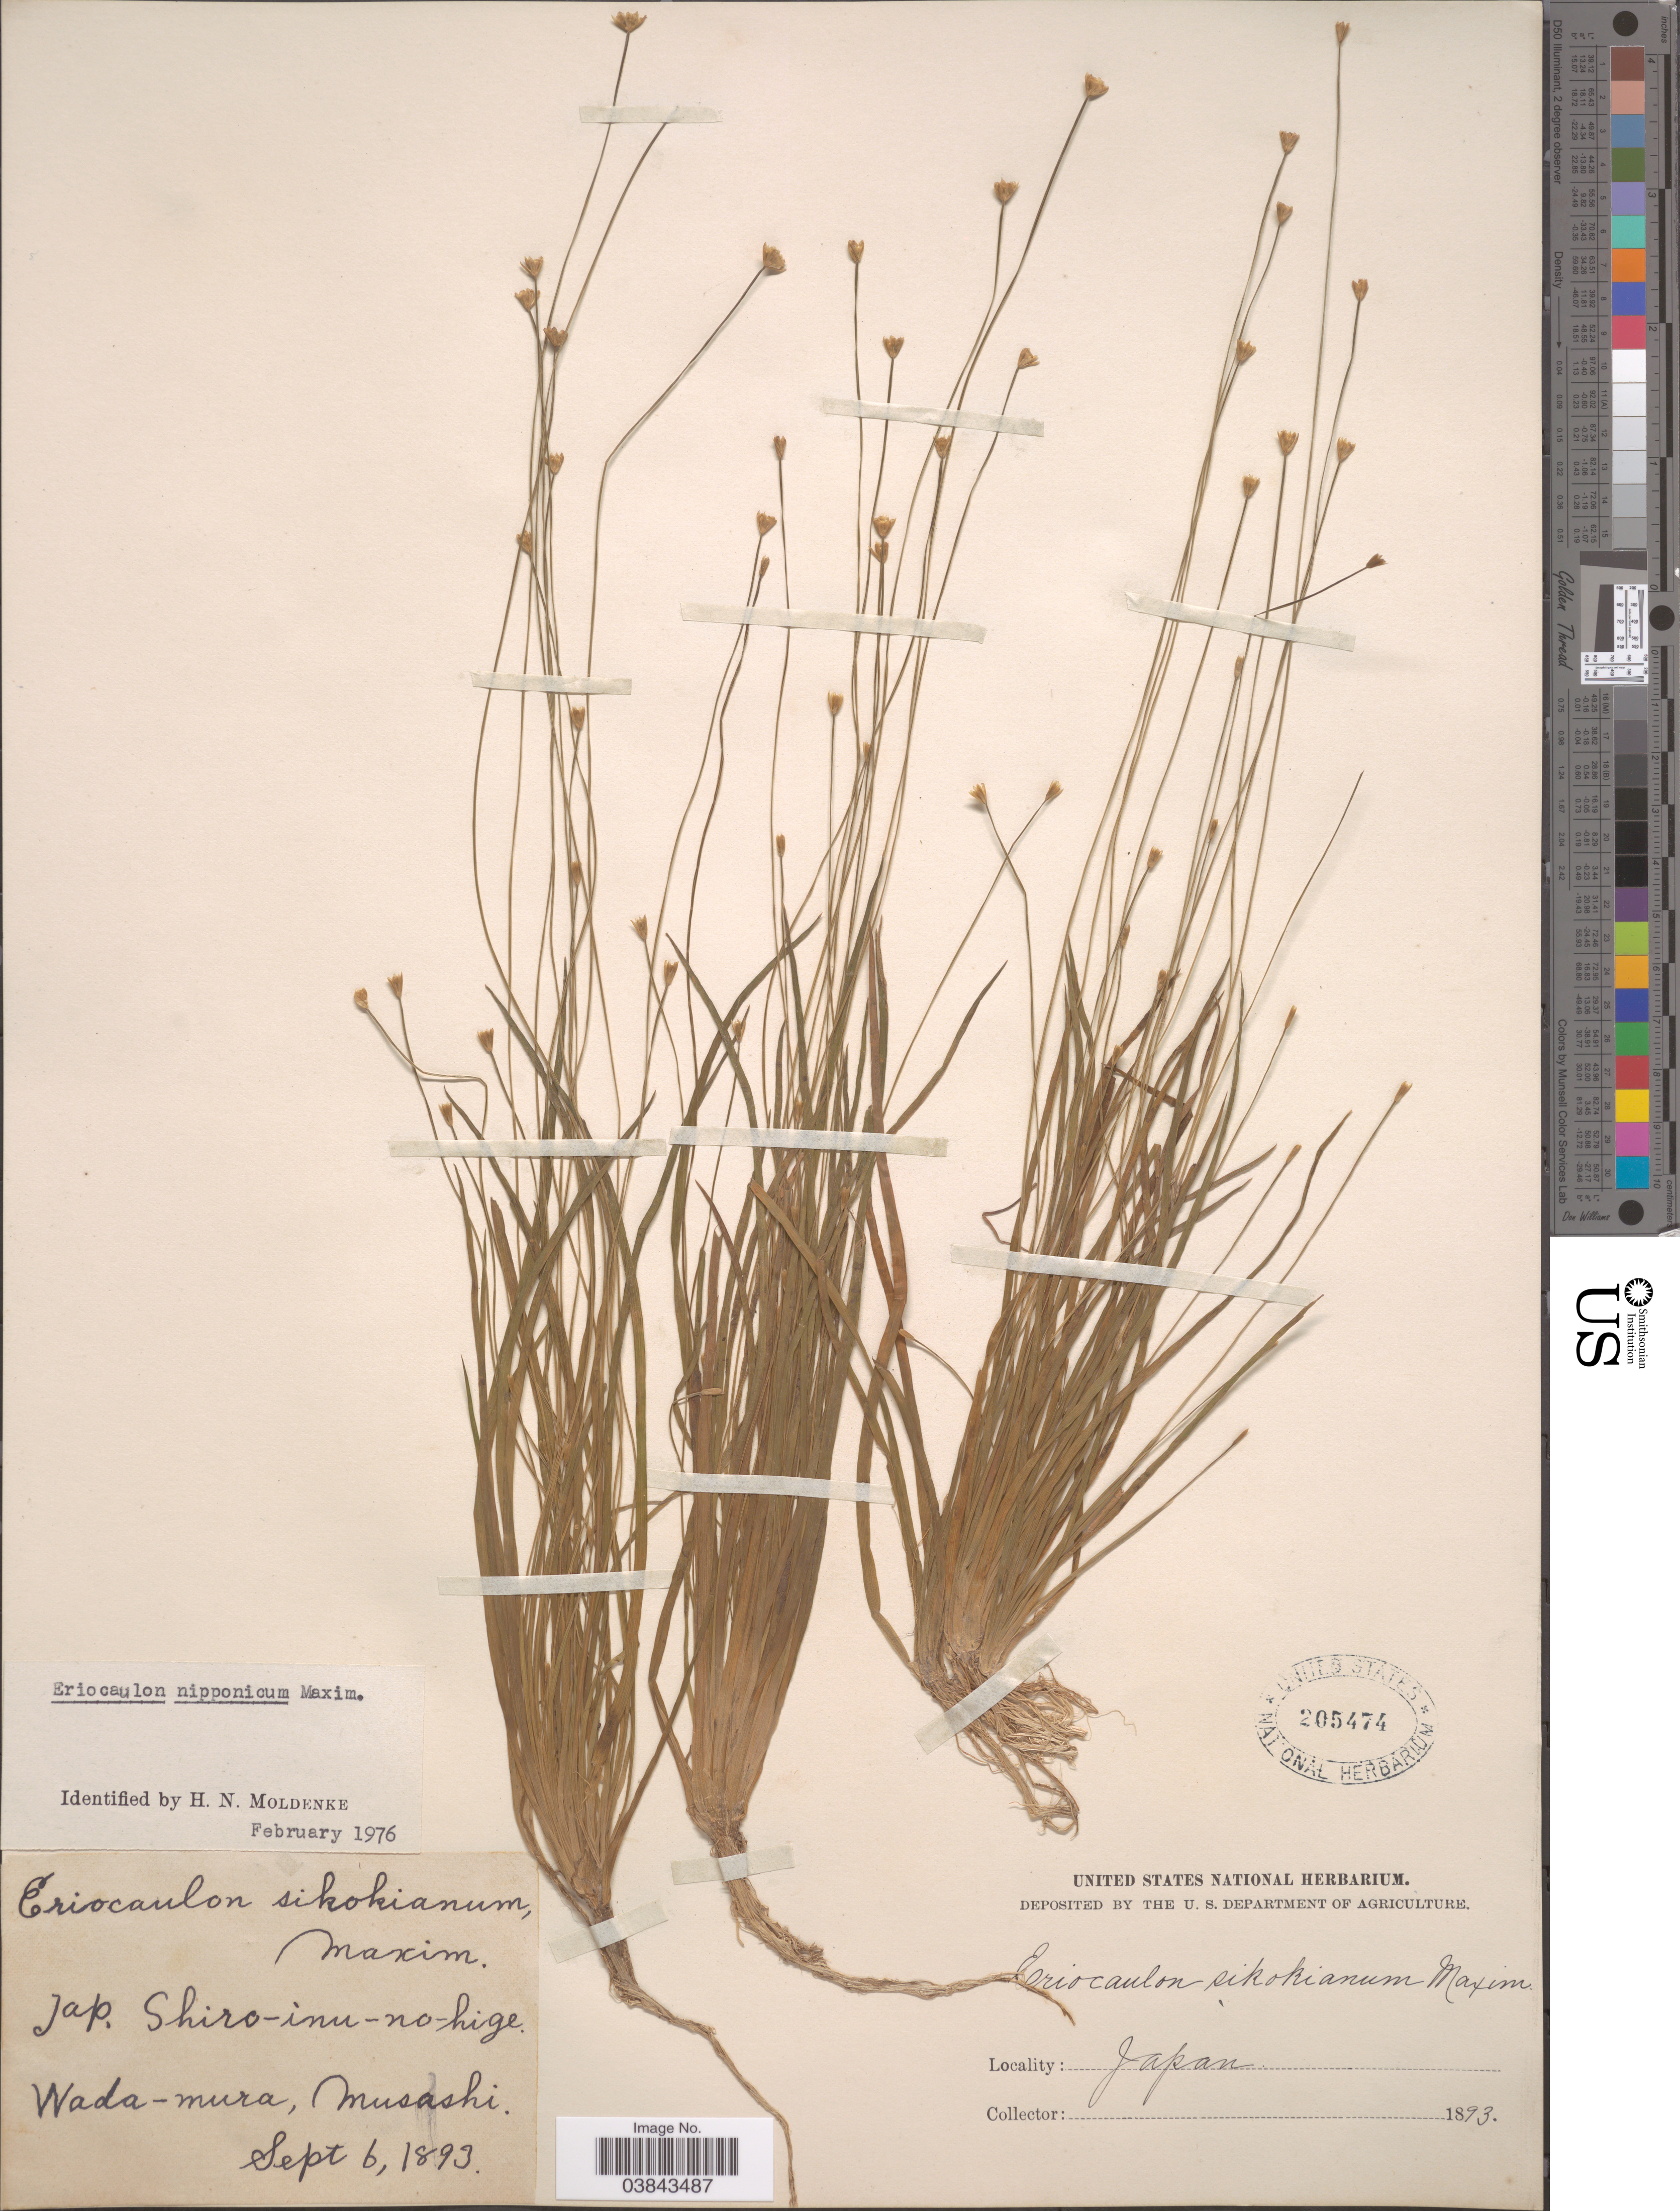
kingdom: Plantae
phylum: Tracheophyta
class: Liliopsida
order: Poales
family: Eriocaulaceae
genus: Eriocaulon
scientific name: Eriocaulon nipponicum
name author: Maxim.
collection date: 1893-09-06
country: Japan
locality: Wada-mura, Musashi.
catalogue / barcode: US 205474